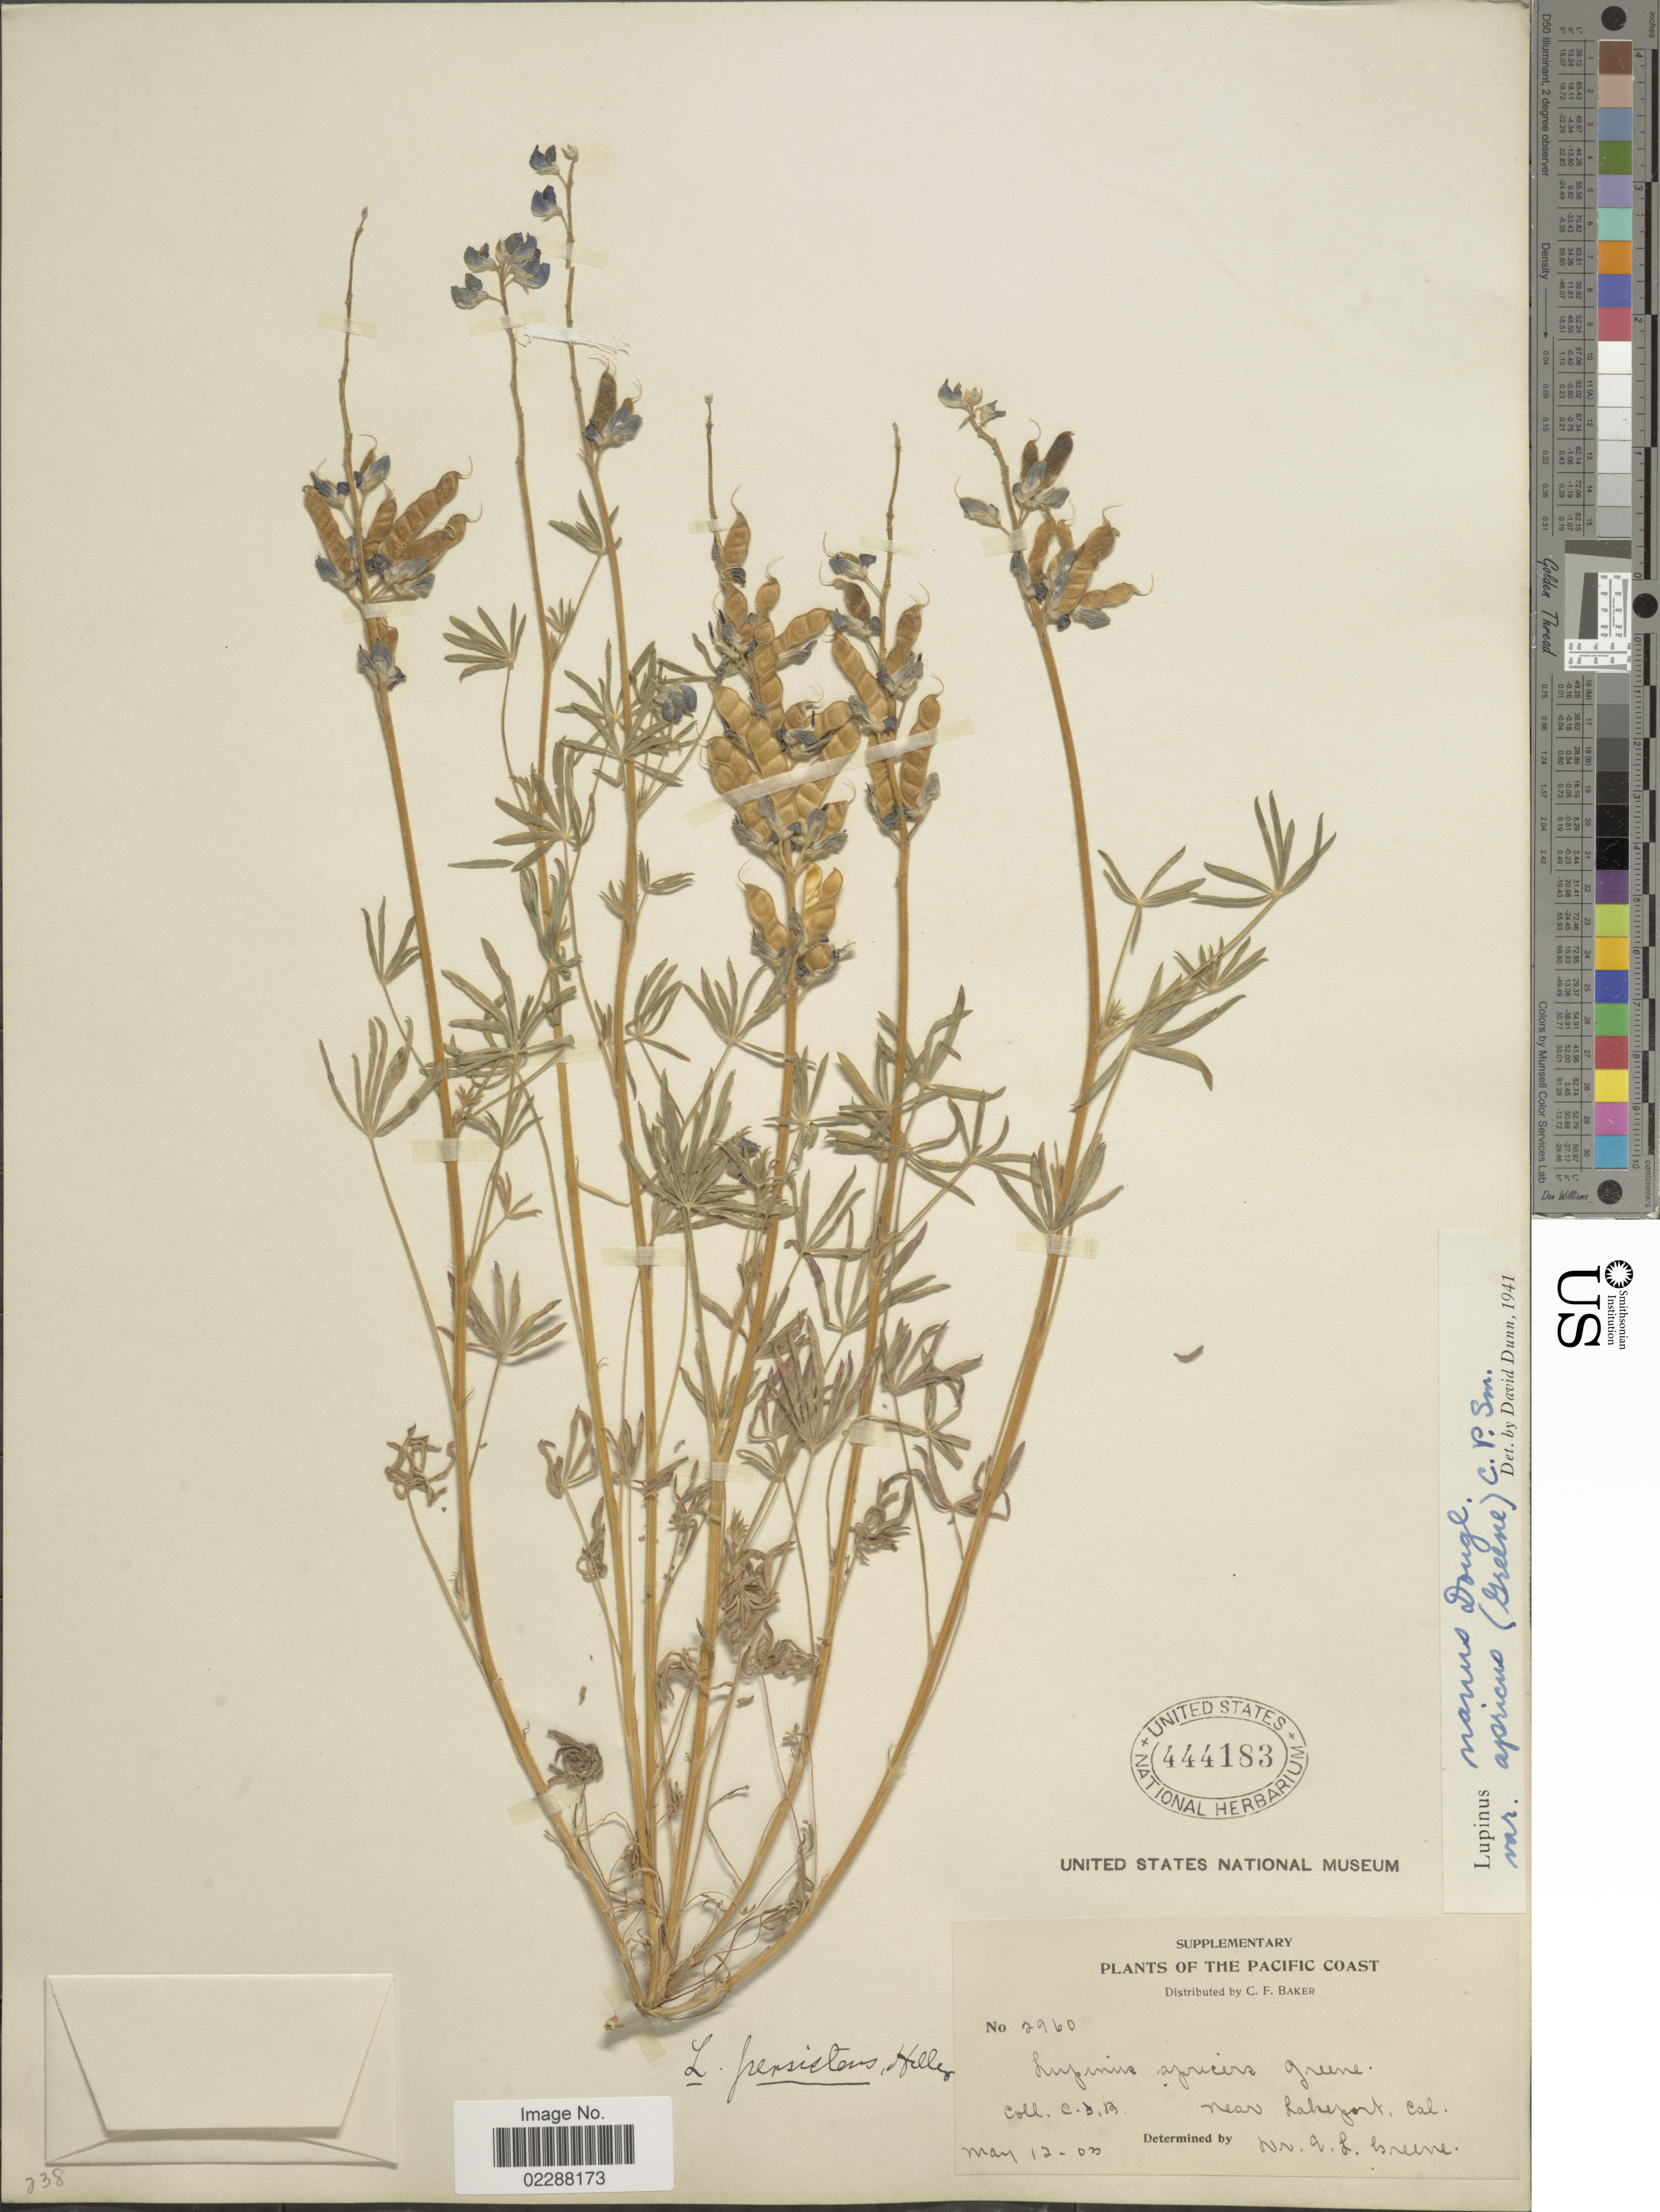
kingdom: Plantae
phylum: Tracheophyta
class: Magnoliopsida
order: Fabales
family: Fabaceae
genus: Lupinus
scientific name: Lupinus vallicola subsp. apricus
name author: (Greene) D.B. Dunn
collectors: W. Wight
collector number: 2960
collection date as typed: Transcribed d/m/y: 12/5/3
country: United States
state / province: California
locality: Near Lakeport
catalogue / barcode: US 444183